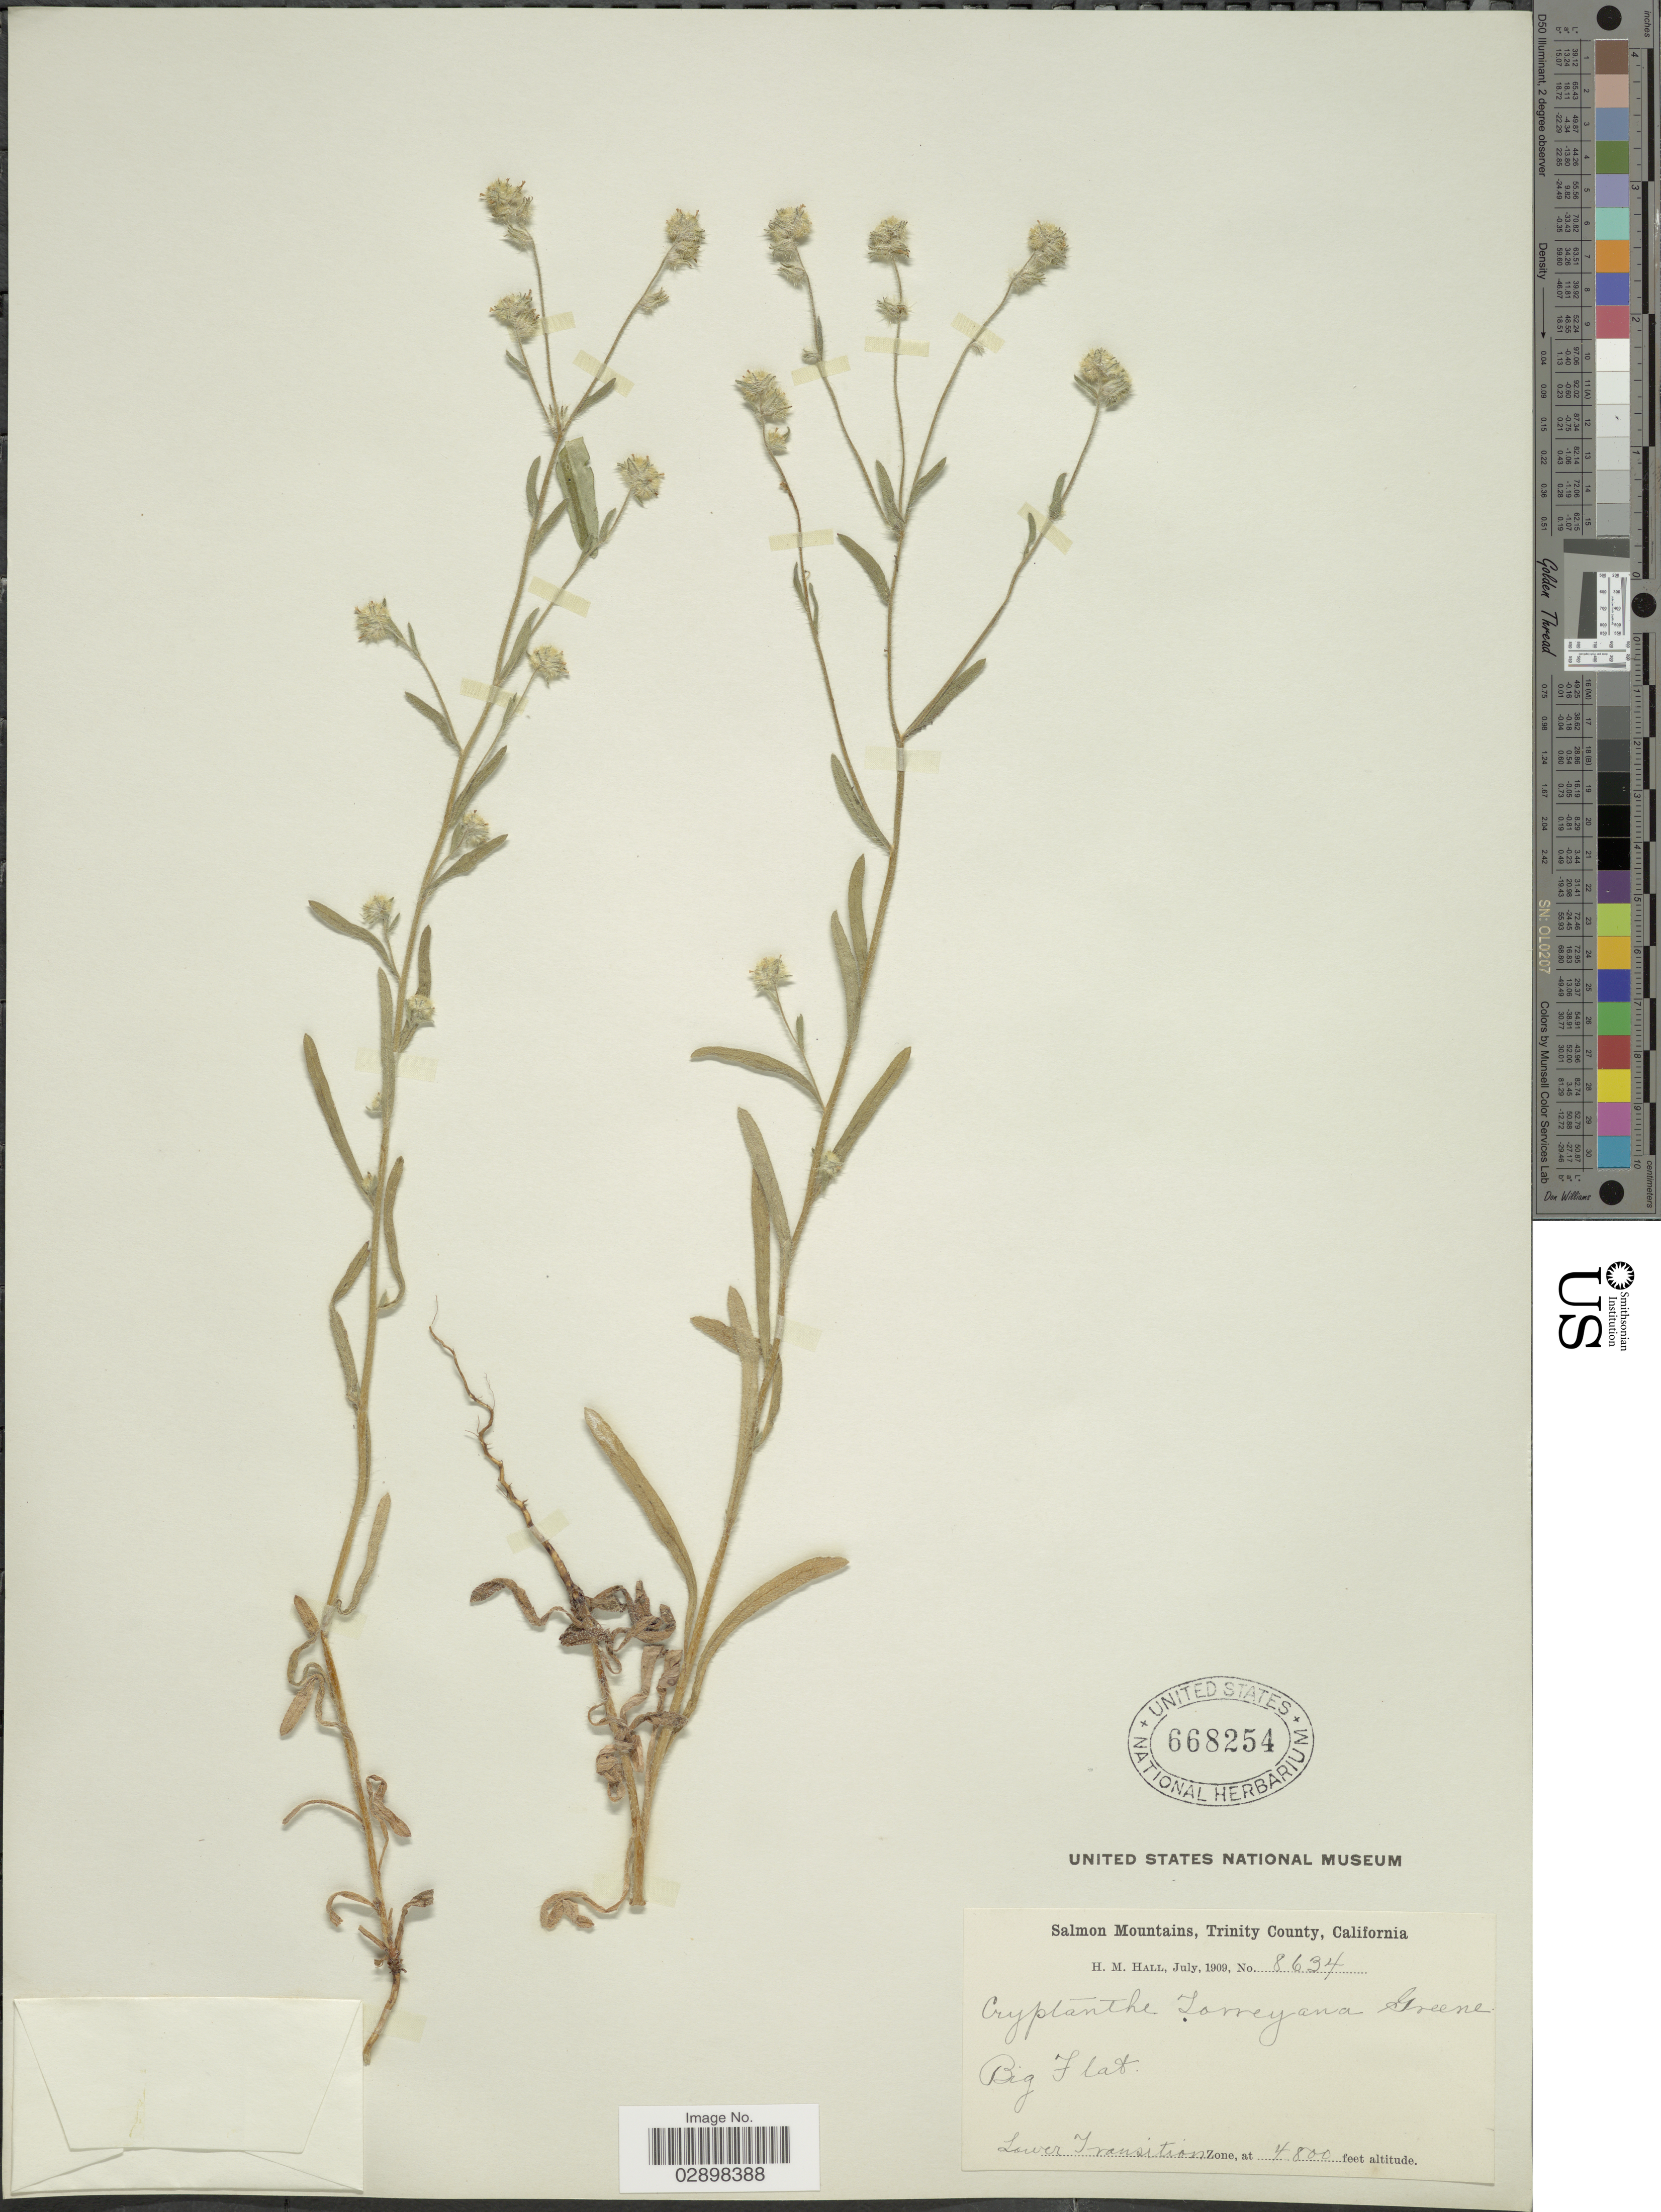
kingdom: Plantae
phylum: Tracheophyta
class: Magnoliopsida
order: Boraginales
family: Boraginaceae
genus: Cryptantha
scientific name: Cryptantha torreyana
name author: (A. Gray) S.W. Greene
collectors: H. M. Hall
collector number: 8634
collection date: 1909-07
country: United States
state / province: California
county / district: Trinity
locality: Salmon Mountains, Trinity County, Lower Transition Zone.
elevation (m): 1463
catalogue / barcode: US 668254